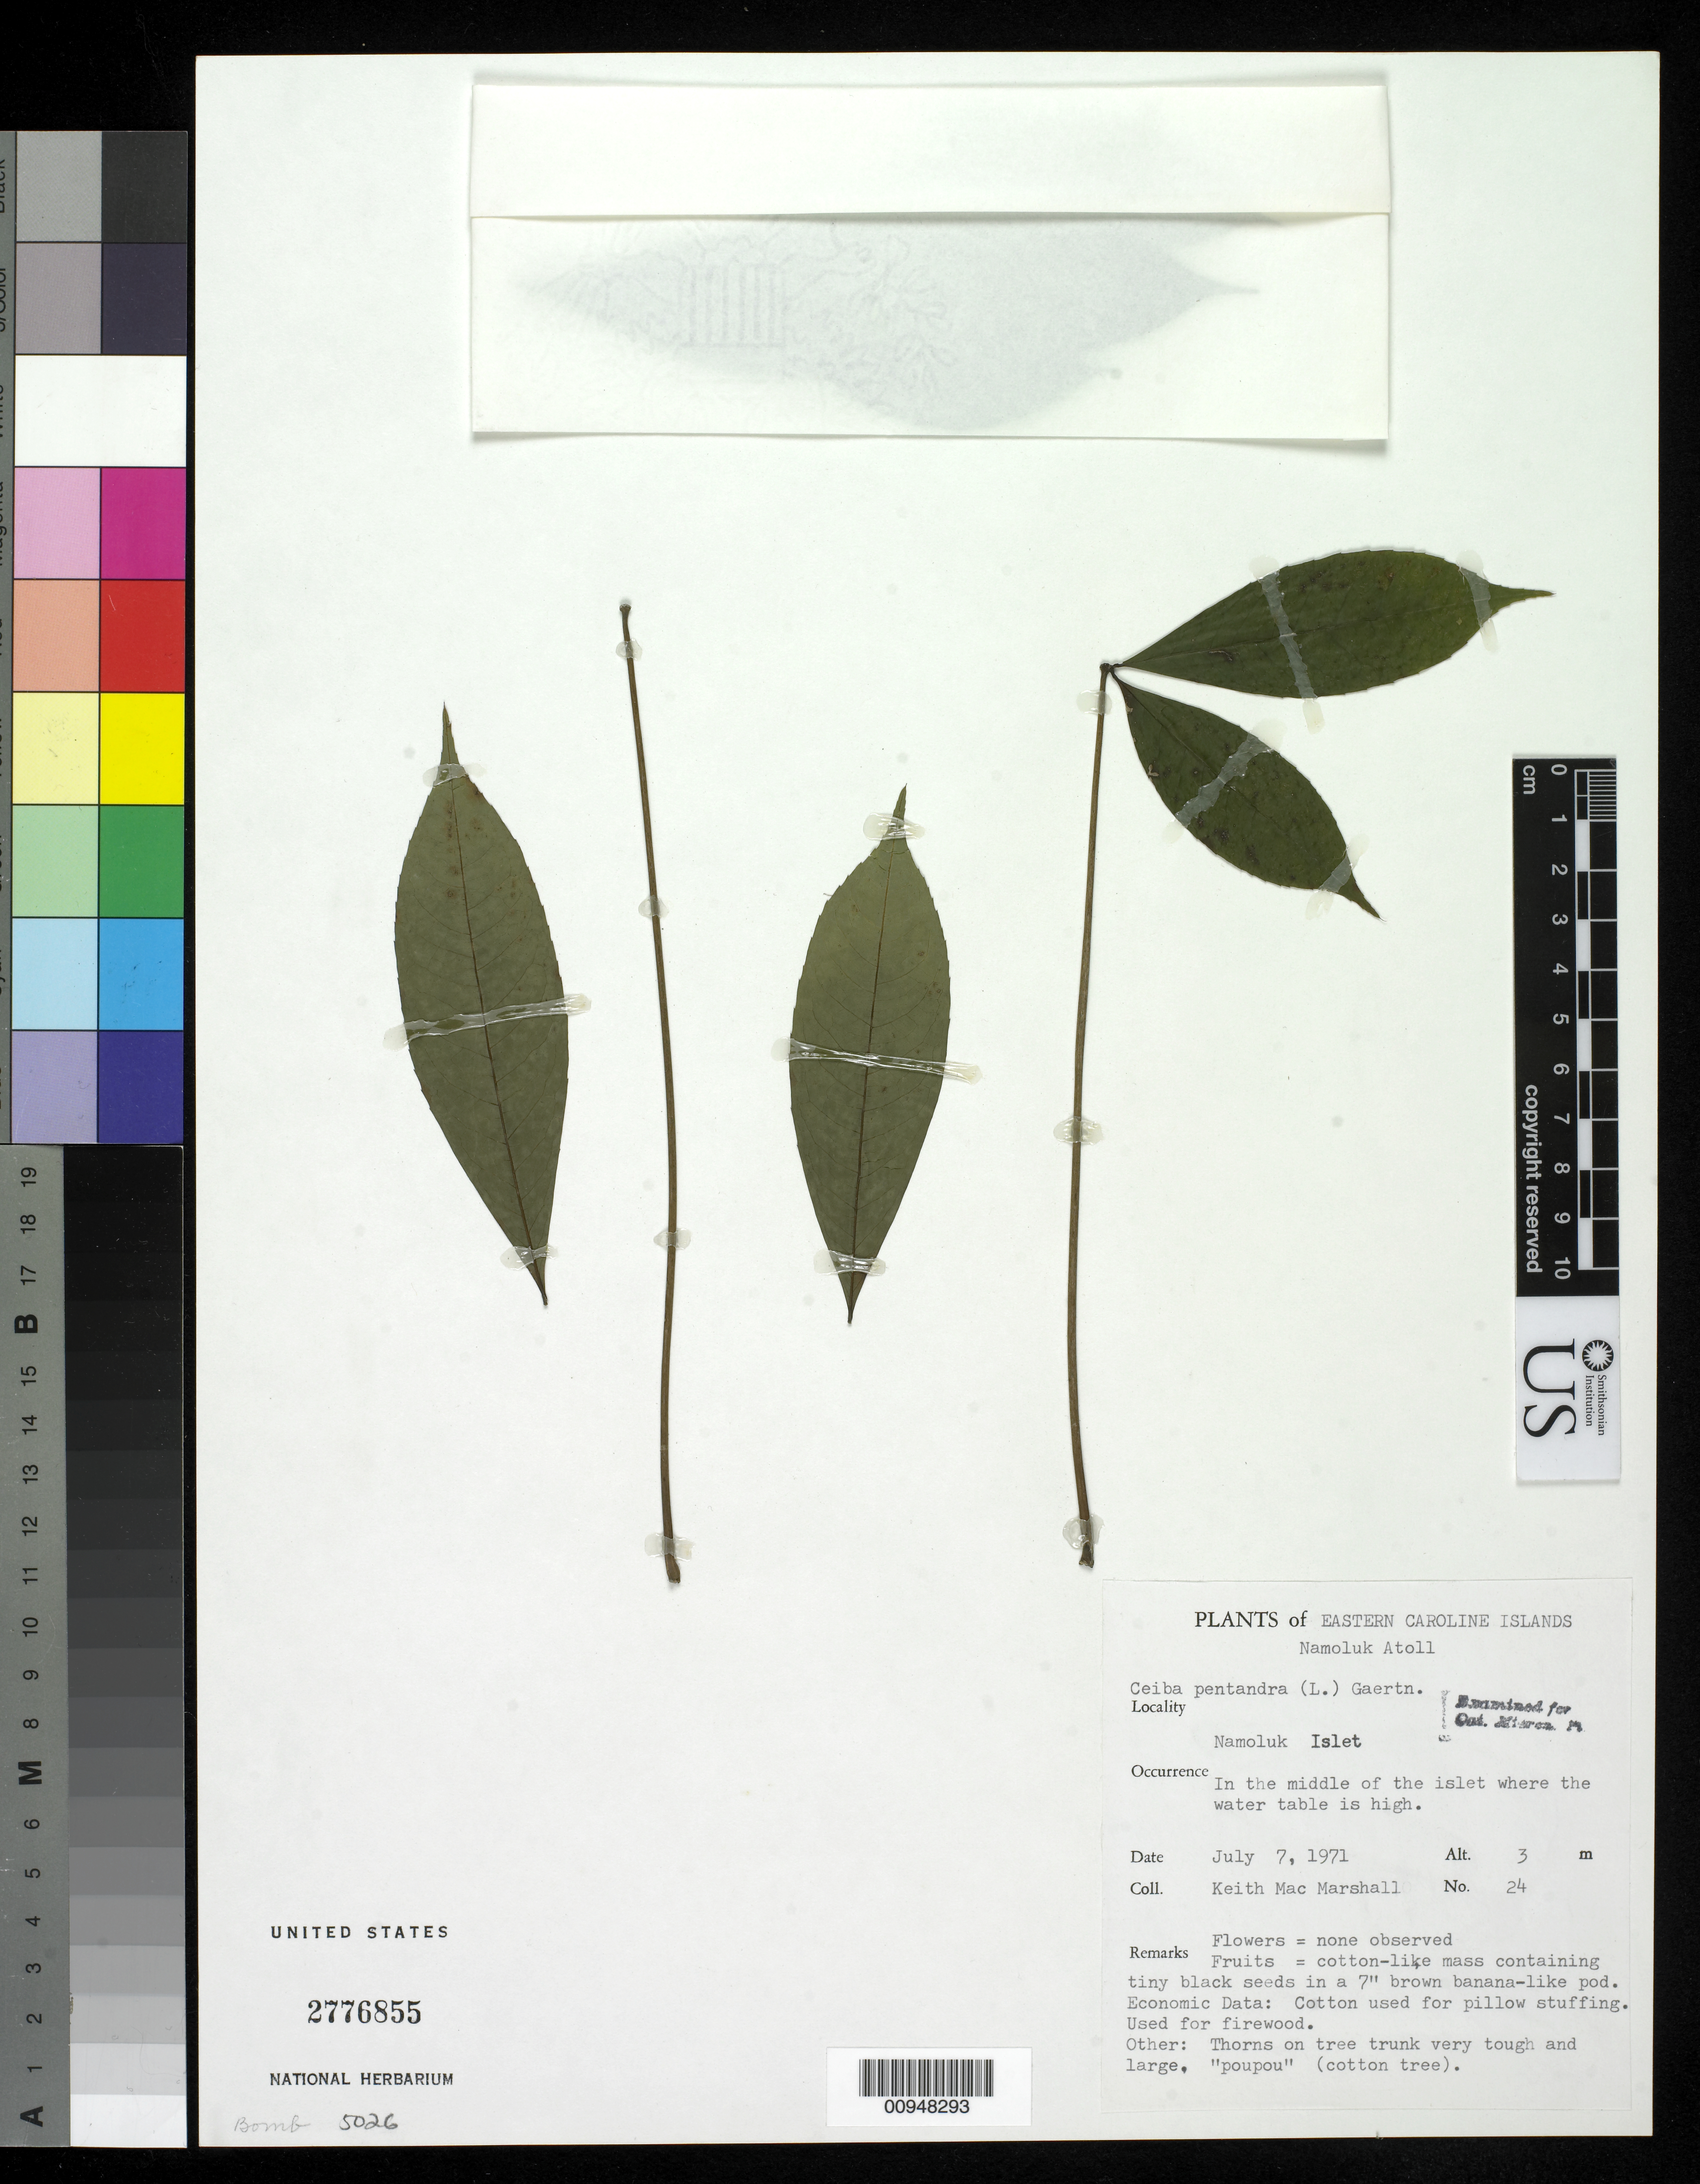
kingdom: Plantae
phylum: Tracheophyta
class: Magnoliopsida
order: Malvales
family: Malvaceae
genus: Ceiba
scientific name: Ceiba pentandra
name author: (L.) Gaertn.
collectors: K. M. Marshall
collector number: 24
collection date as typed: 07 Jul 1971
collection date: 1971-07-07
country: Micronesia, Federated States of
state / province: Truk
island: Namokuk [Namoluk] Atoll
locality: In the middle of the islet where the water table is high.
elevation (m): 3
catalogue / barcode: US 2776855